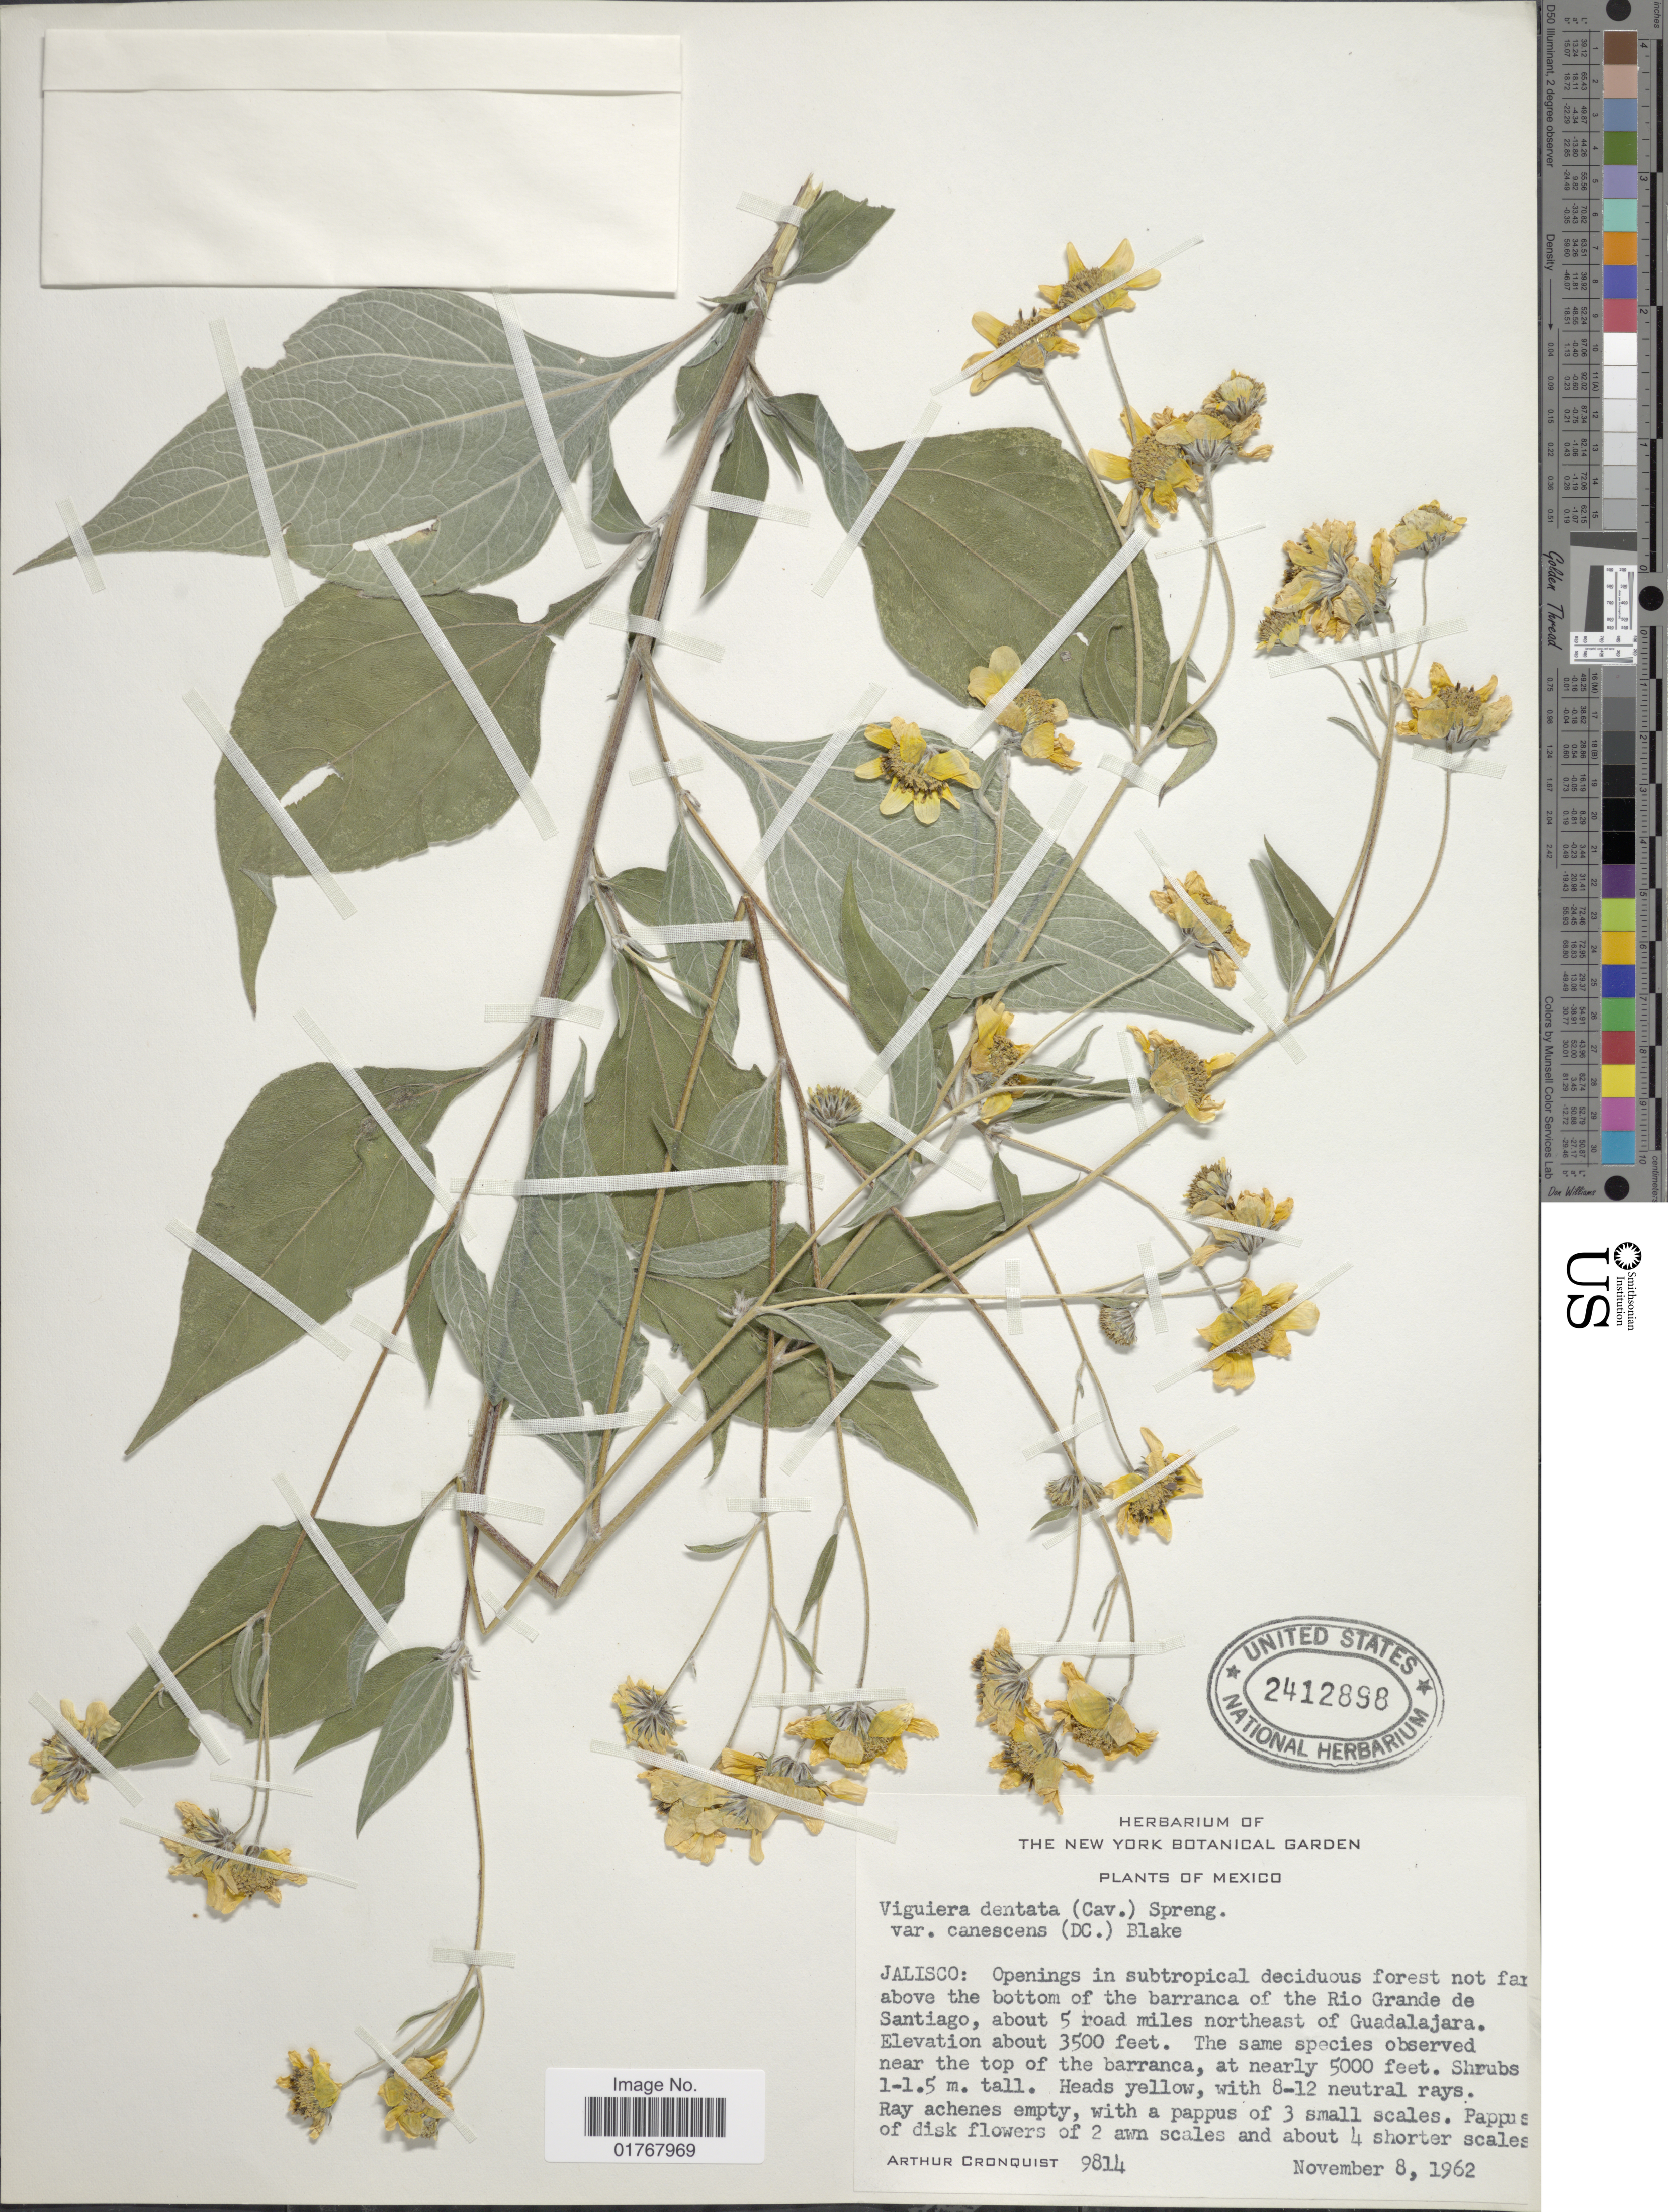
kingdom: Plantae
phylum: Tracheophyta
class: Magnoliopsida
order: Asterales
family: Asteraceae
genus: Viguiera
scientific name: Viguiera dentata var. canescens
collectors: A. J. Cronquist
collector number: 9814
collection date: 1962-11-08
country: Mexico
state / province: Jalisco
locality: Opening in subtropical deciduous forest not far above the bottom of the barranca of the Rio Grande de Santiago, about 5 road miles northeast of Guadalajara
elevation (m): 1067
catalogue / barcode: US 2412898